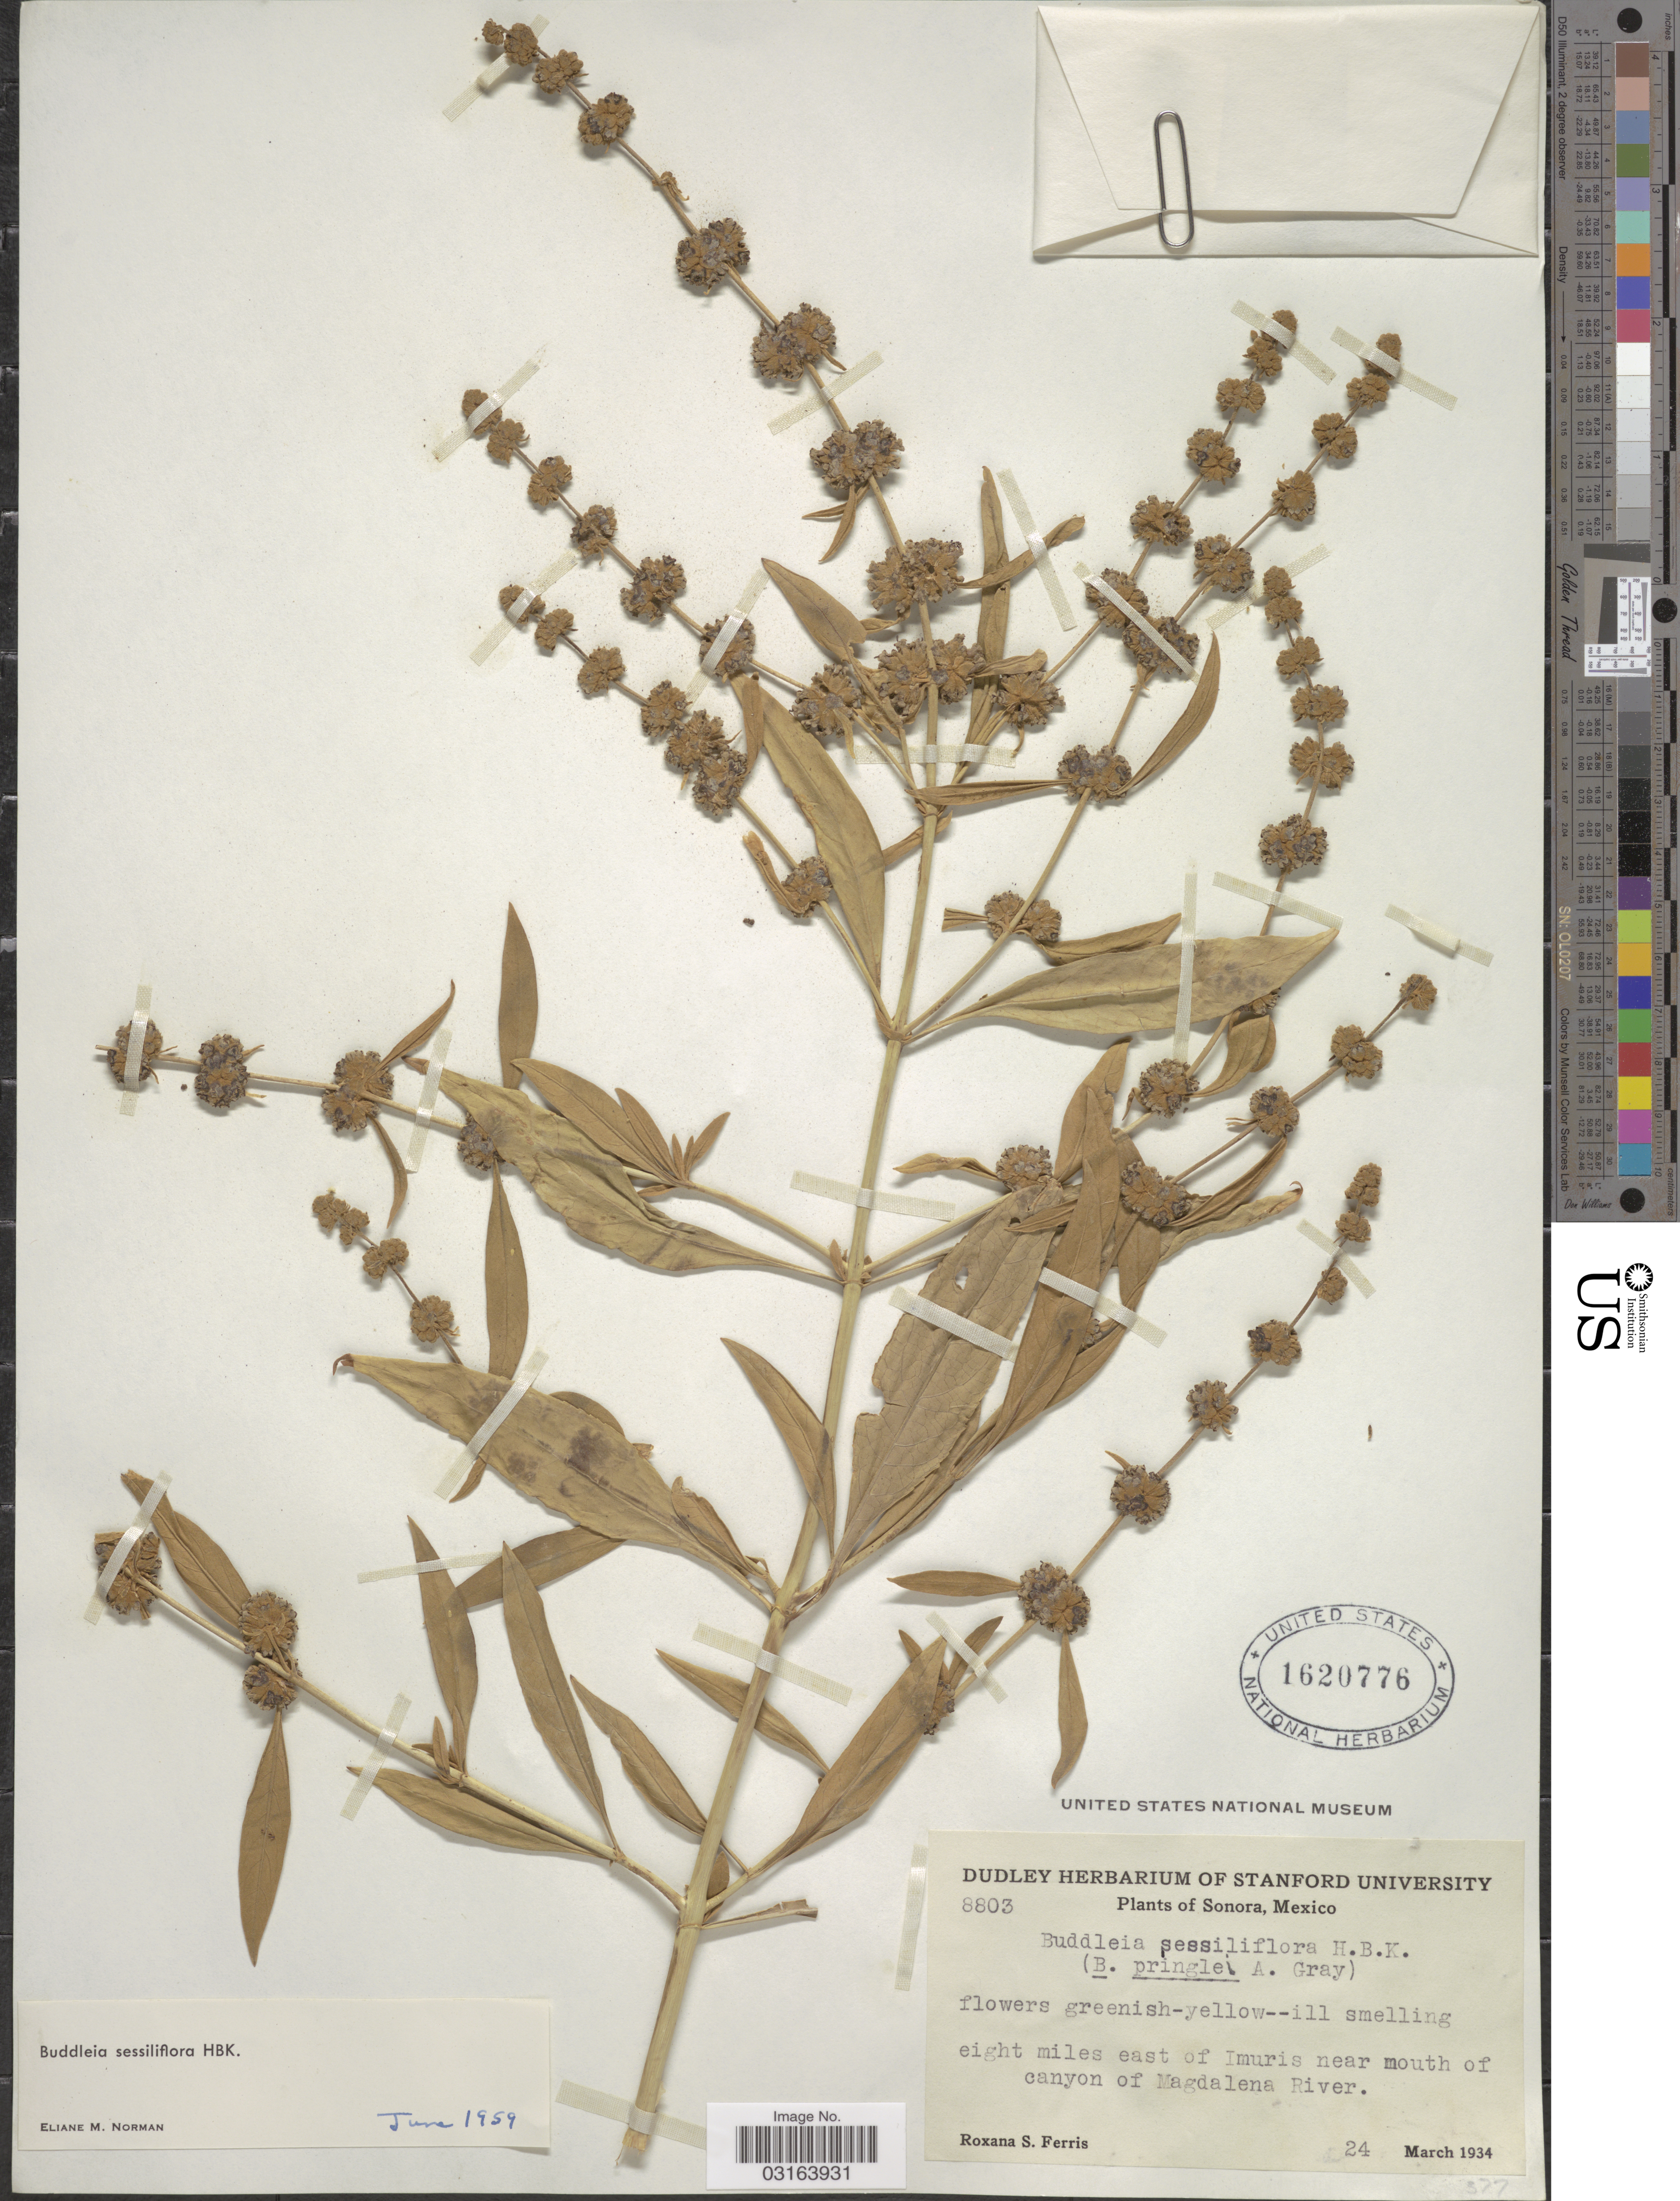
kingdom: Plantae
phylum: Tracheophyta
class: Magnoliopsida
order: Lamiales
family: Scrophulariaceae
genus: Buddleja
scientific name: Buddleja sessiliflora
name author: Kunth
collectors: R. S. Ferris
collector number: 8803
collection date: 1934-03-24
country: Mexico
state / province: Sonora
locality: Eight miles east of Imuris near mouth of canyon of Magdalena River.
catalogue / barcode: US 1620776